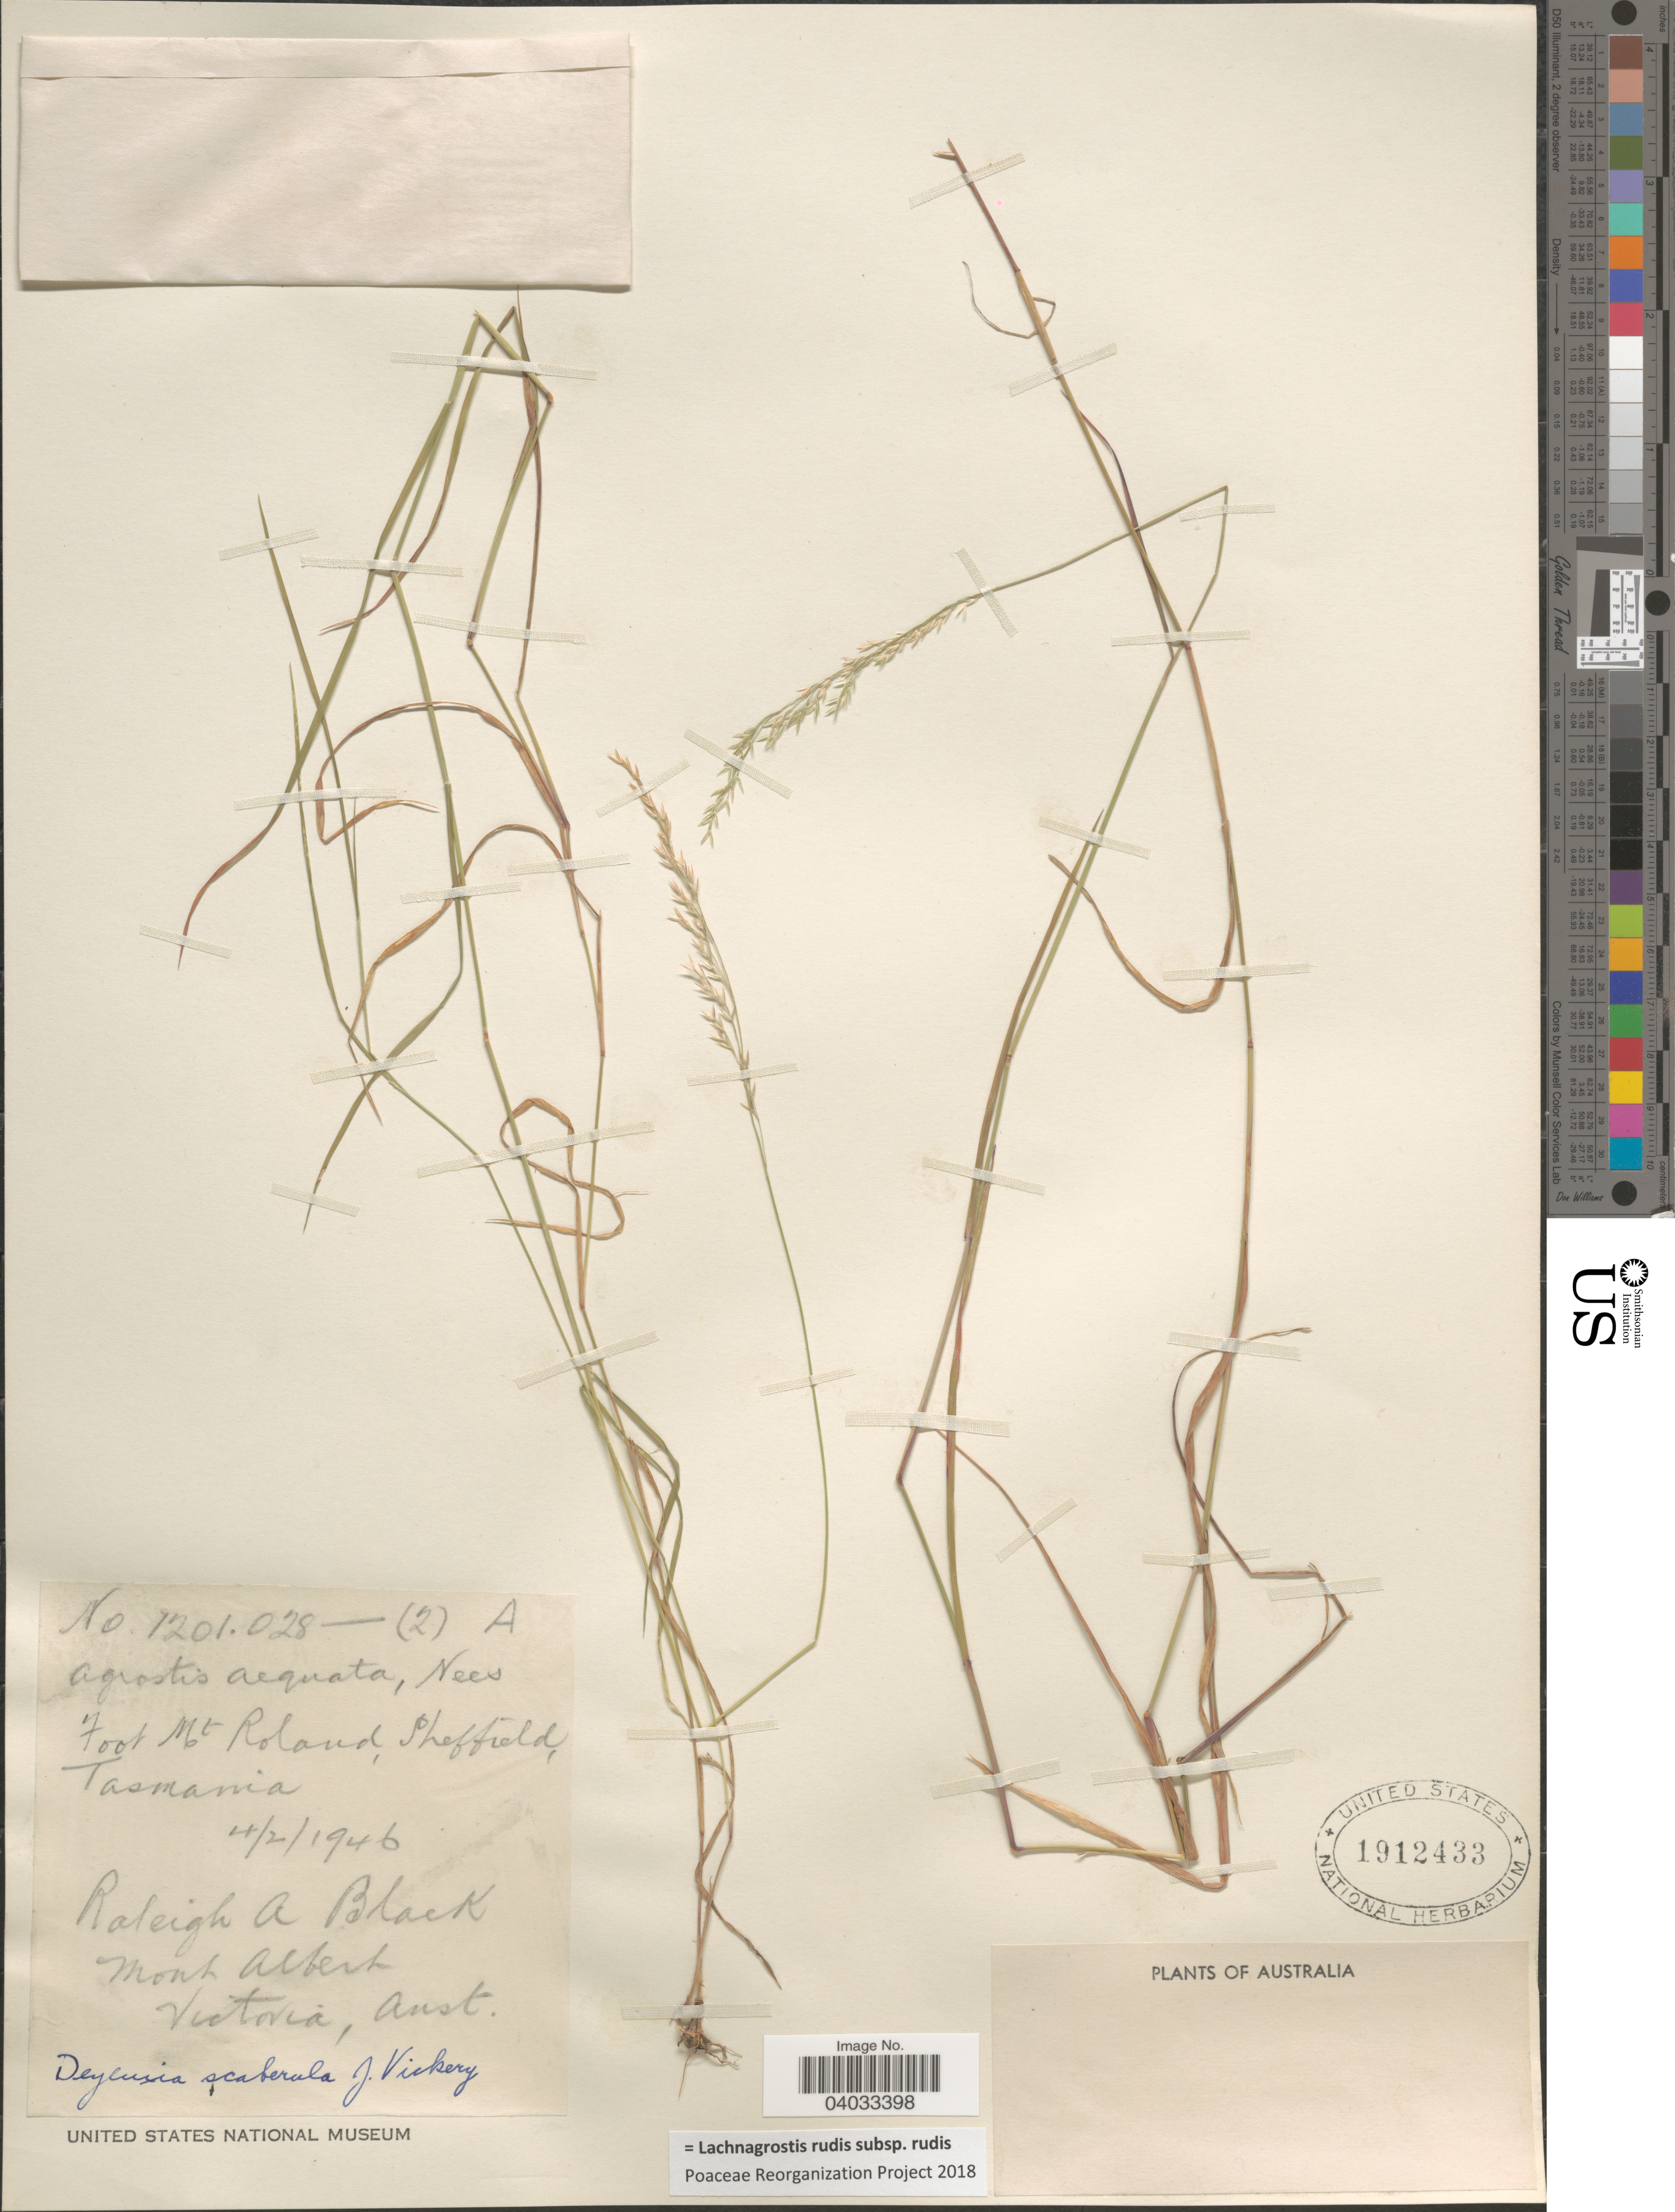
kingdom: Plantae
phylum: Tracheophyta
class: Liliopsida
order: Poales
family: Poaceae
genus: Lachnagrostis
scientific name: Lachnagrostis rudis subsp. rudis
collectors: R. A. Black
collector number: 1201.028/2 A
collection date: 1946-02-04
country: Australia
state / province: Tasmania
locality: Foot Mt Roland, Sheffield.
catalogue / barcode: US 1912433